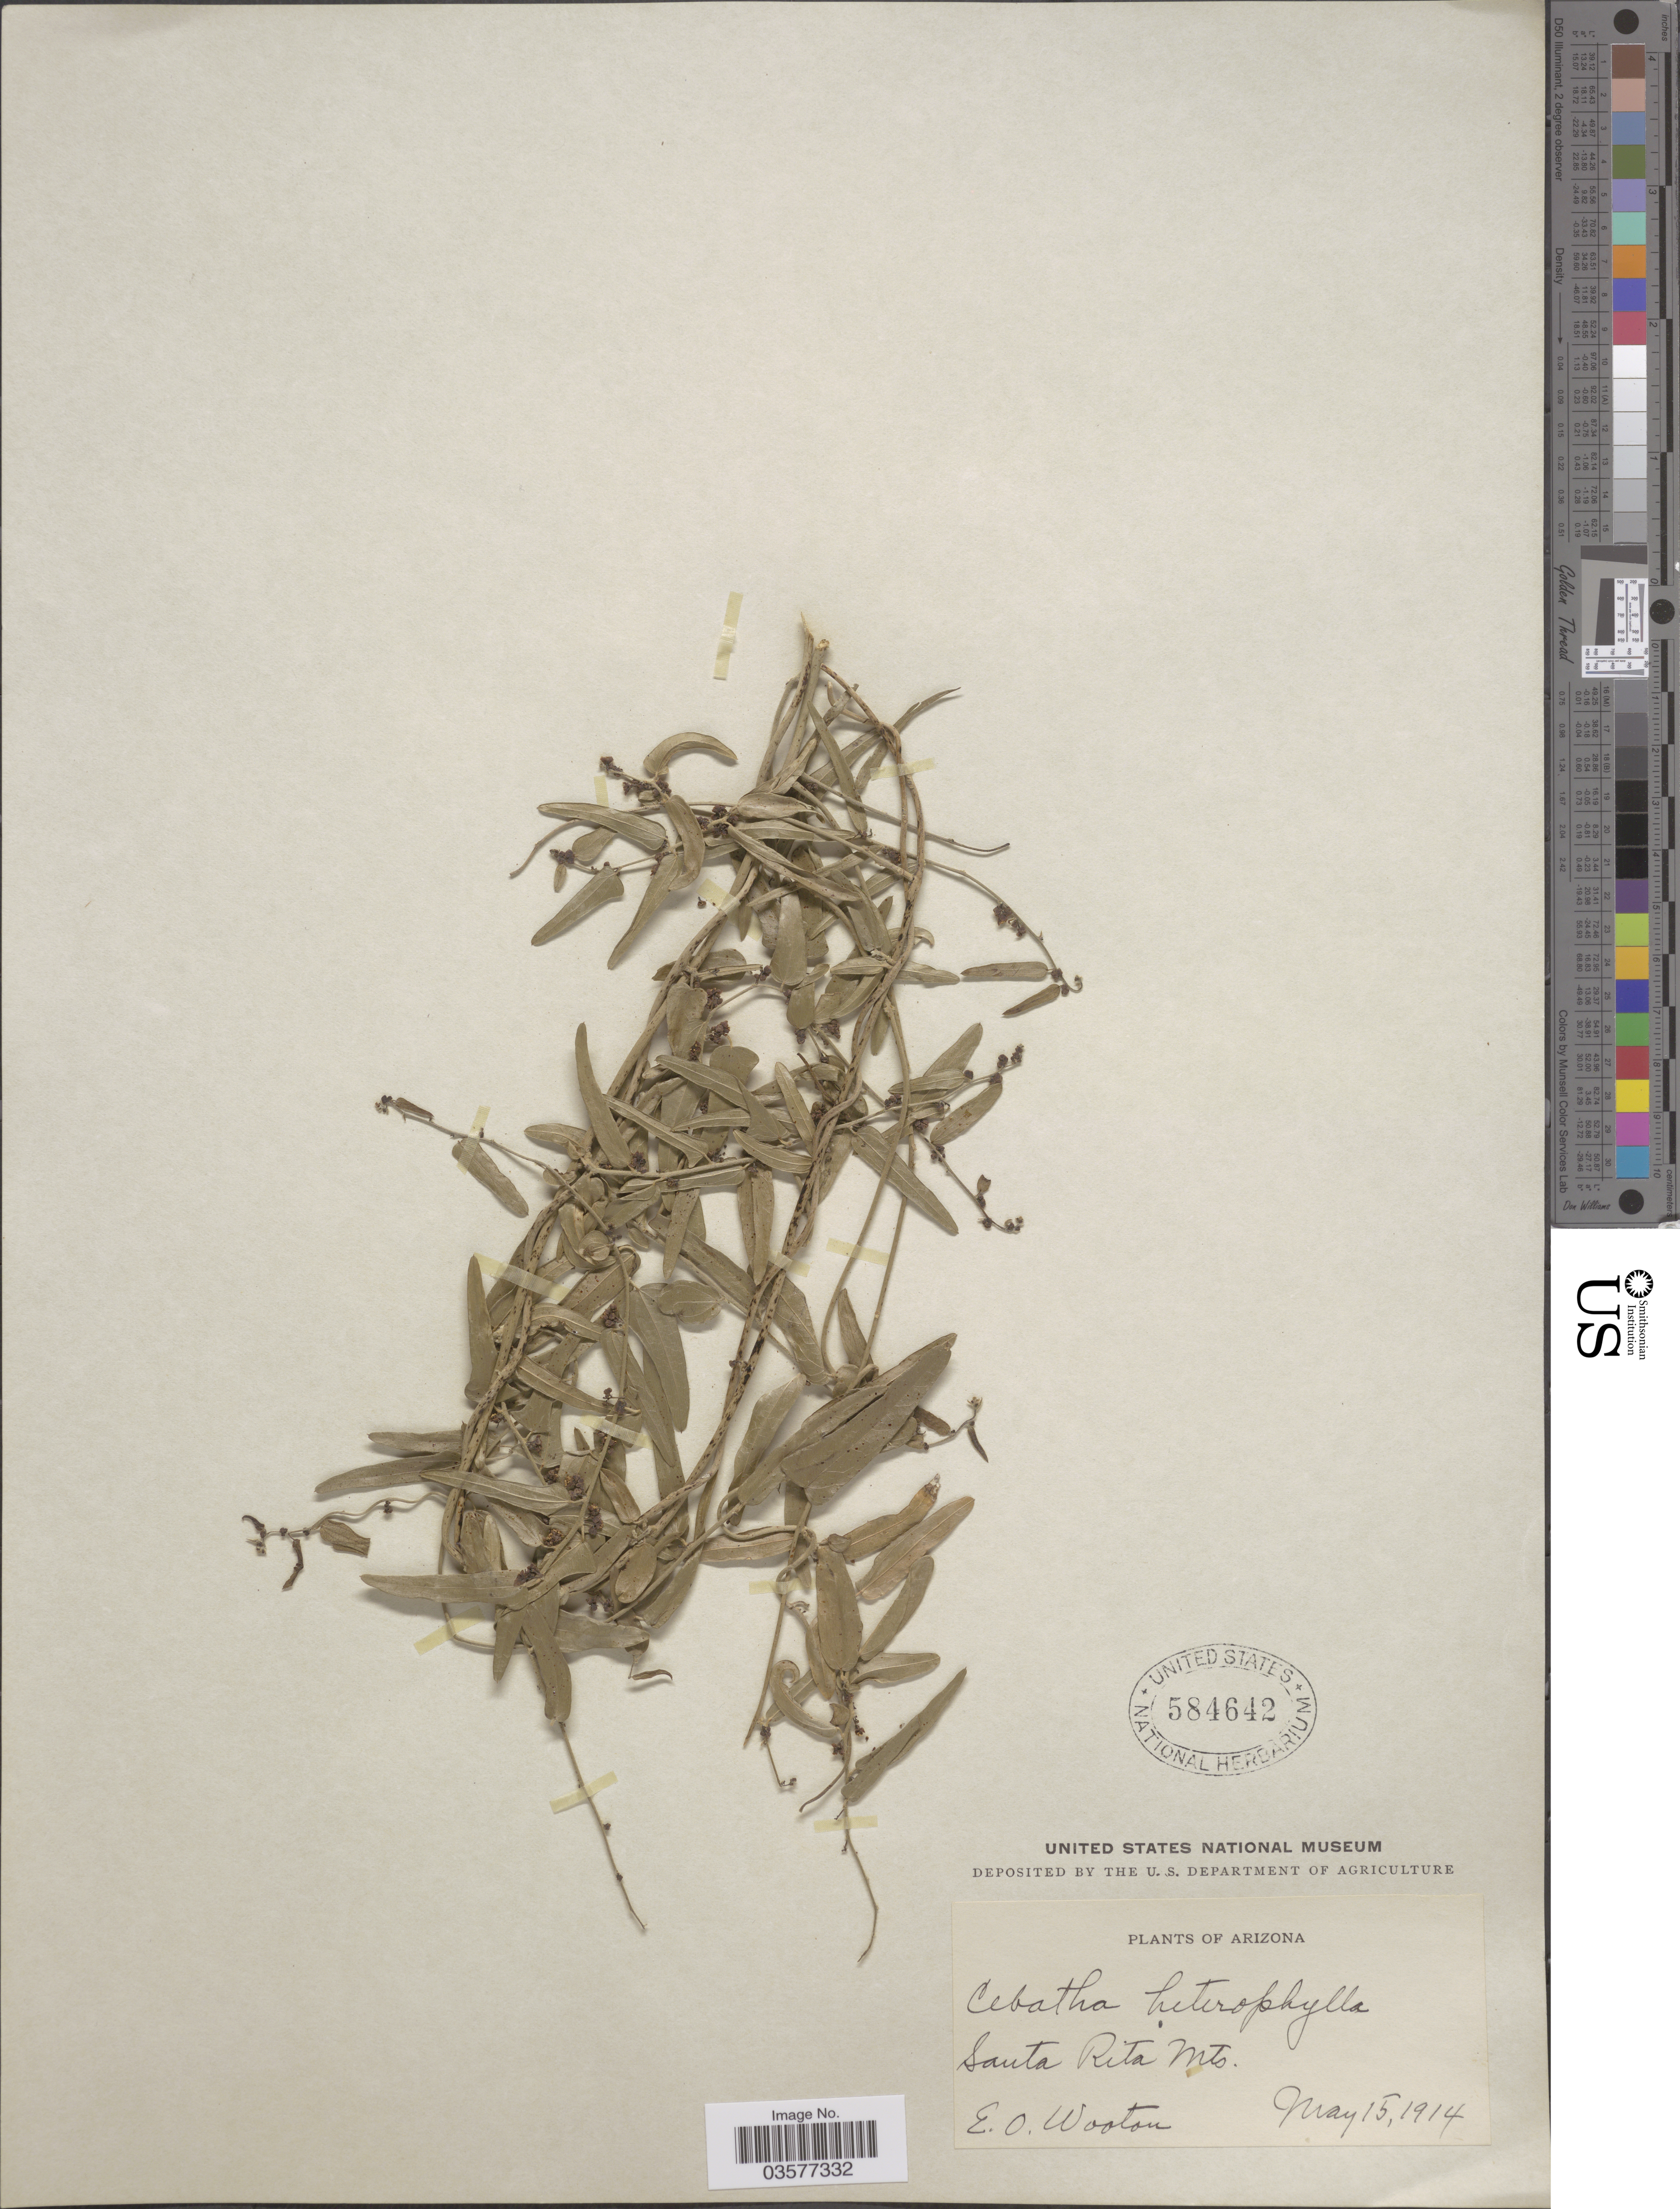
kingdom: Plantae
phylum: Tracheophyta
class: Magnoliopsida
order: Ranunculales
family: Menispermaceae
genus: Cocculus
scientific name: Cocculus diversifolius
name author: DC.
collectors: E. O. Wooton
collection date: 1914-05-15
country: United States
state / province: Arizona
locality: Santa Rita Mts.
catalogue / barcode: US 584642